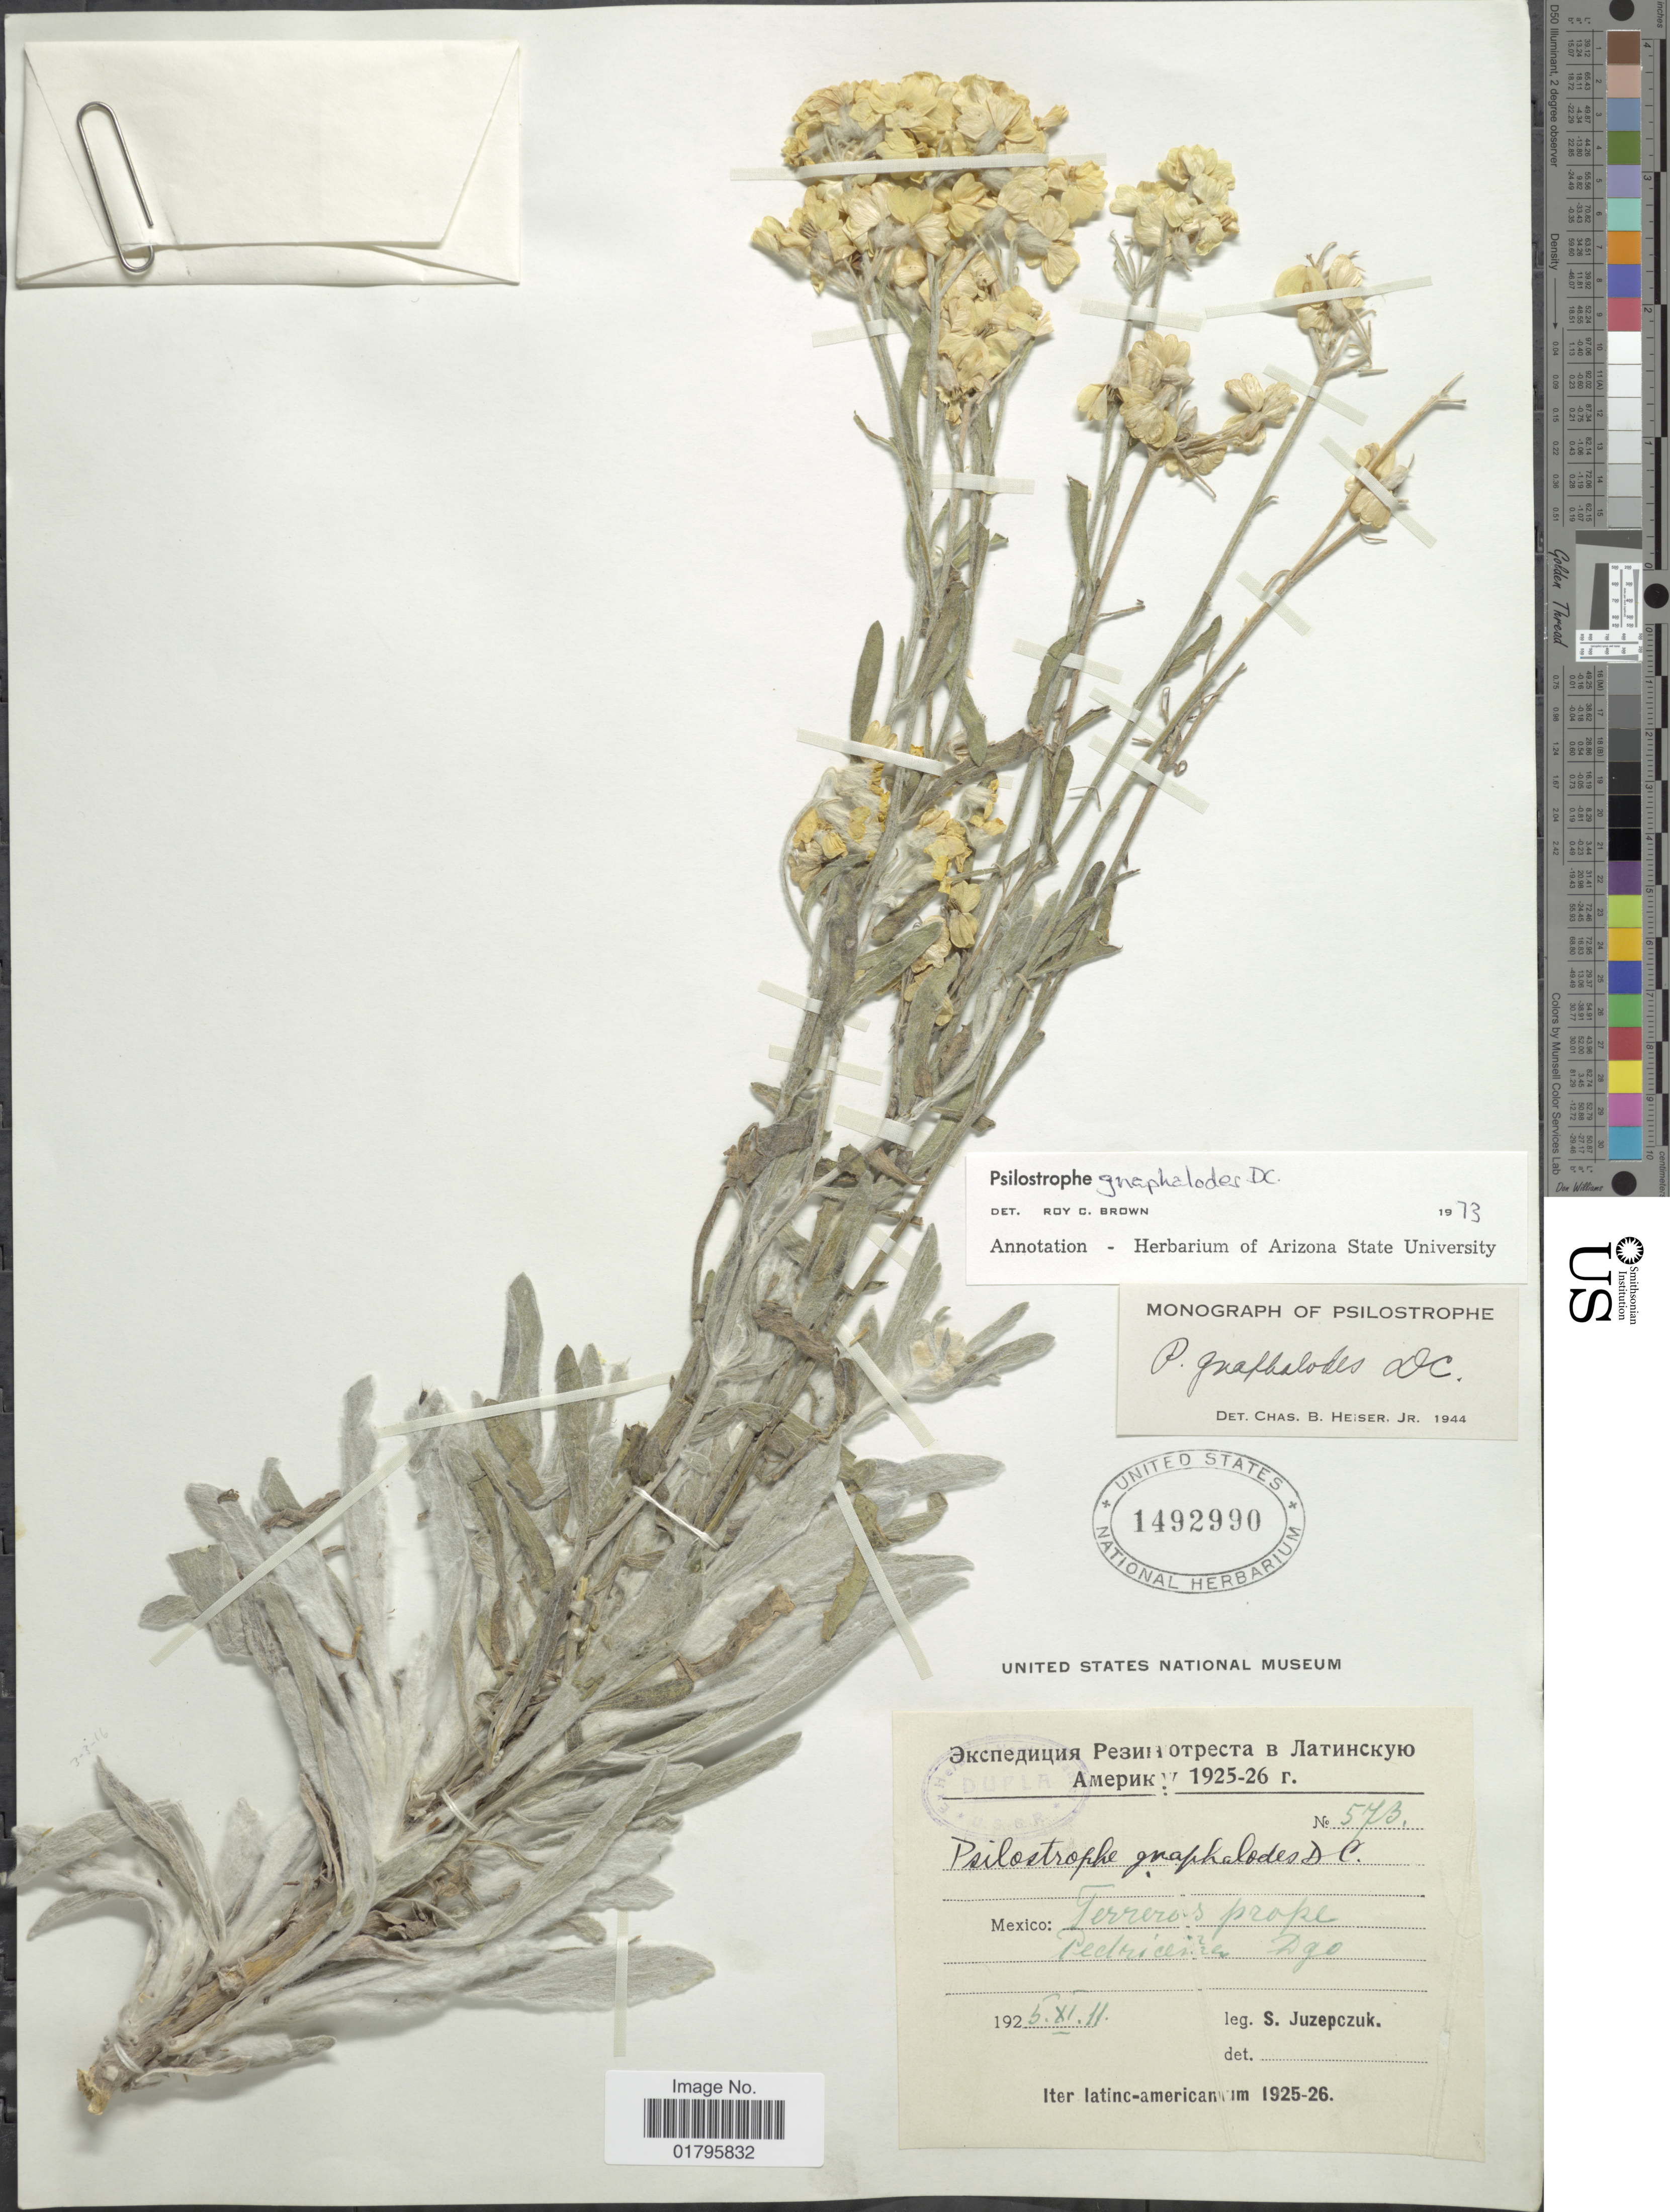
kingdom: Plantae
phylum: Tracheophyta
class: Magnoliopsida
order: Asterales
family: Asteraceae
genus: Psilostrophe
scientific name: Psilostrophe gnaphaloides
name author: DC.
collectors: S. V. Juzepczuk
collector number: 573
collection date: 1925-11-11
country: Mexico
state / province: Durango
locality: Terreros prope Pedriceton [interpreted]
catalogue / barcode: US 1492990